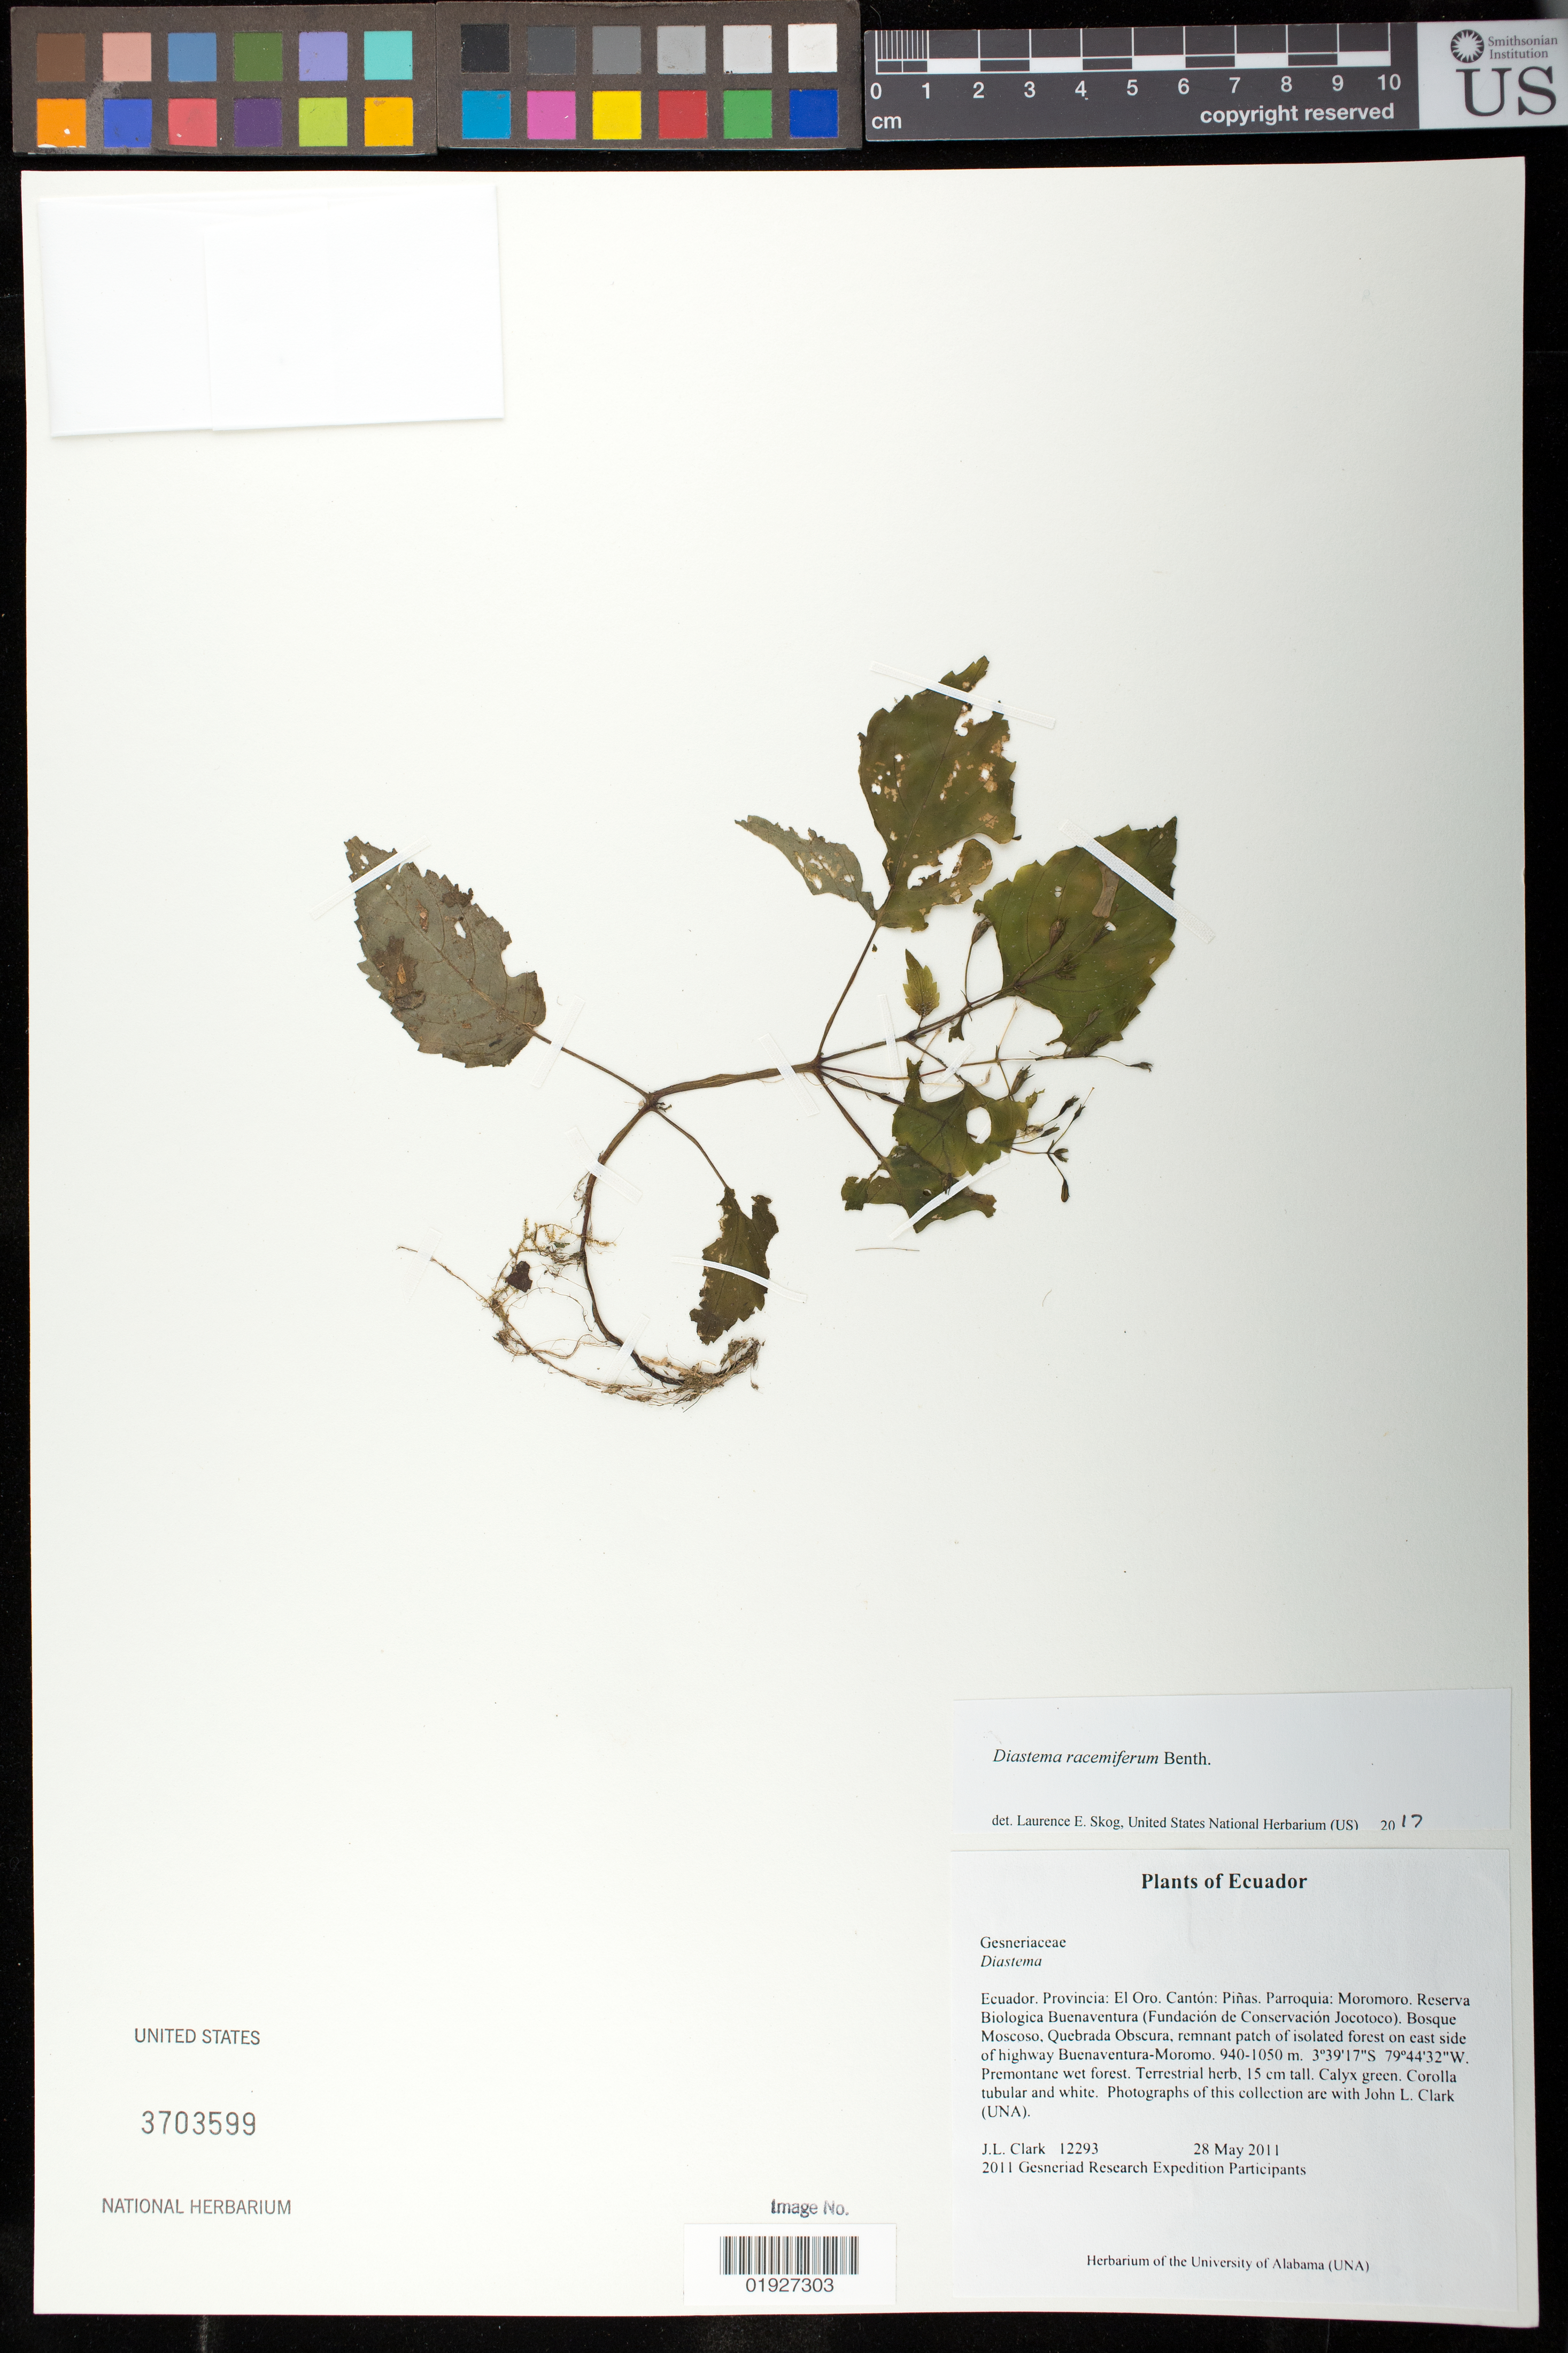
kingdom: Plantae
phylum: Tracheophyta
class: Magnoliopsida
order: Lamiales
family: Gesneriaceae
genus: Diastema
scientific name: Diastema racemiferum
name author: Benth.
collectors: J. L. Clark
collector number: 12293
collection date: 2011-05-28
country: Ecuador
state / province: El Oro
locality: Provincia: El Oro, Canton: Pinas, Parroquia, Moromoro, Reserva Biologica Buenaventura (Fundacion de Conservacion Jocotoco), Bosque Moscoso, Quebrada Obscura, remnant patch of isolated forest on east side of highway Buenaventura-Moromo.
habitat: Premontane wet forest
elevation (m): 940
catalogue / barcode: US 3703599